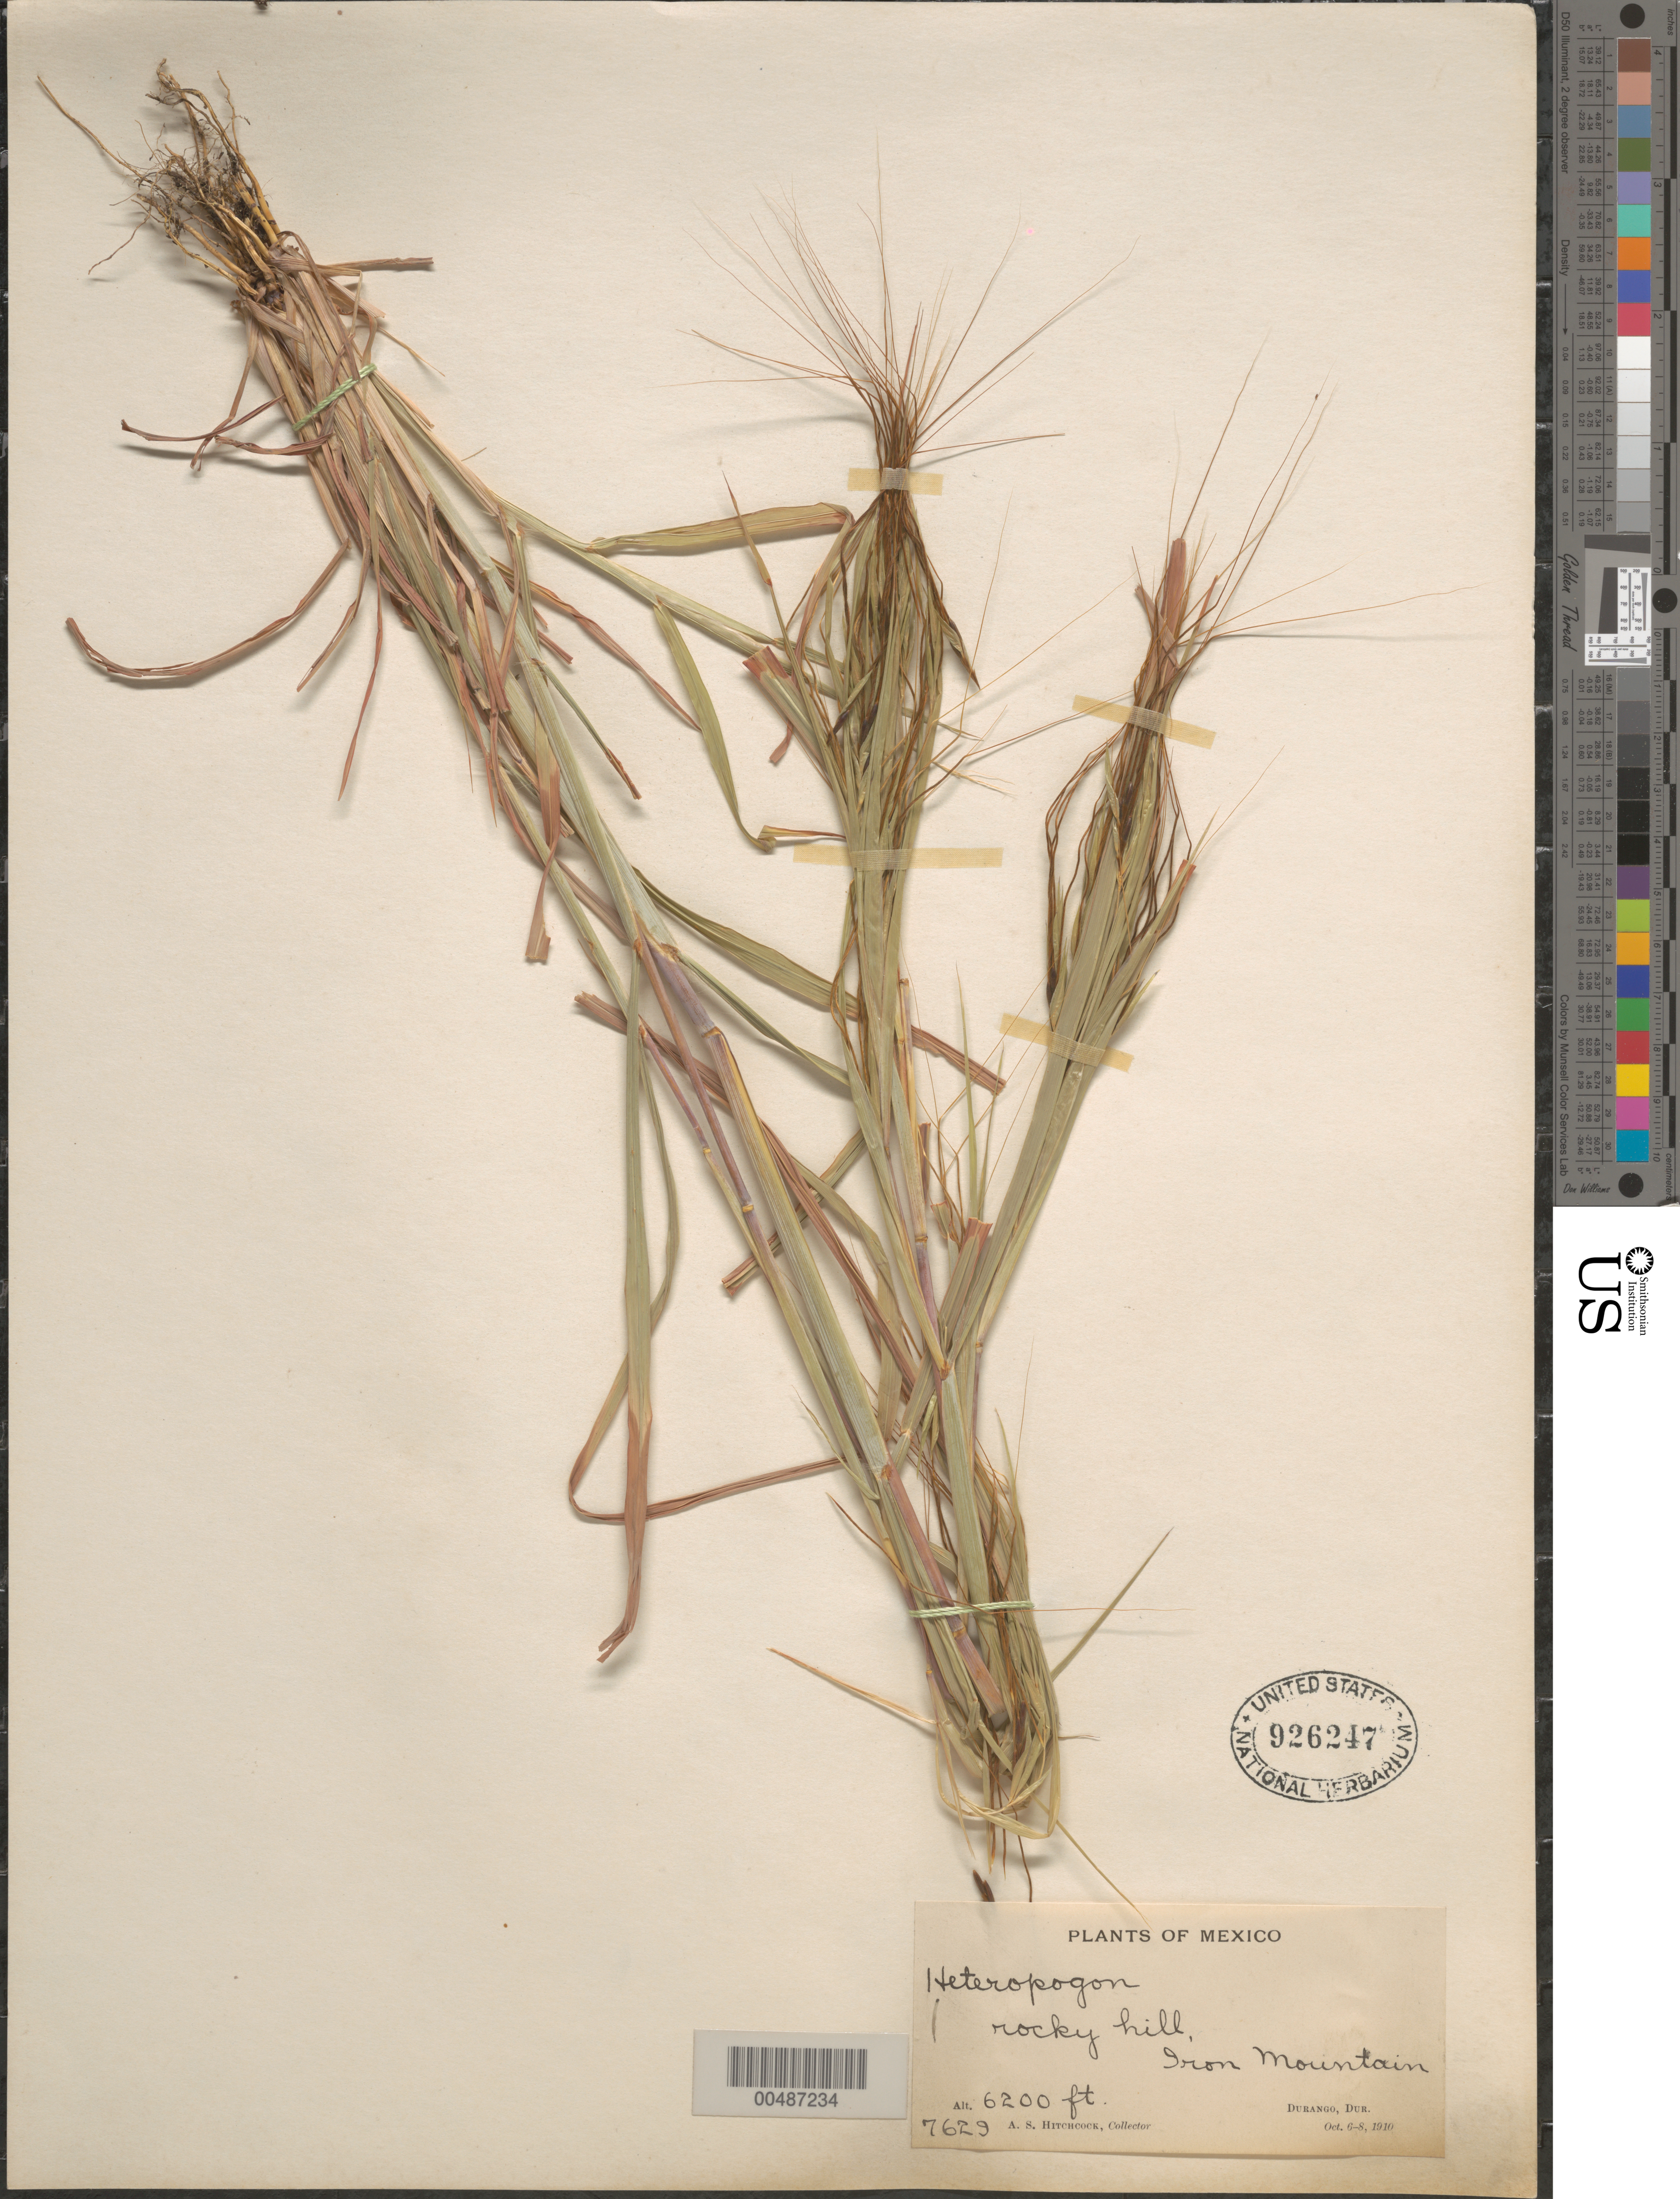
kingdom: Plantae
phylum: Tracheophyta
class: Liliopsida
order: Poales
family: Poaceae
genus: Heteropogon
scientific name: Heteropogon melanocarpus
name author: (Elliott) Benth.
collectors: A. S. Hitchcock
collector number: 7629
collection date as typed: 6 Oct 1910 to 8 Oct 1910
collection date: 1910-10-06/1910-10-08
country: Mexico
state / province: Durango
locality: Durango, Iron Mtn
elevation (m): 1890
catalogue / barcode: US 926247